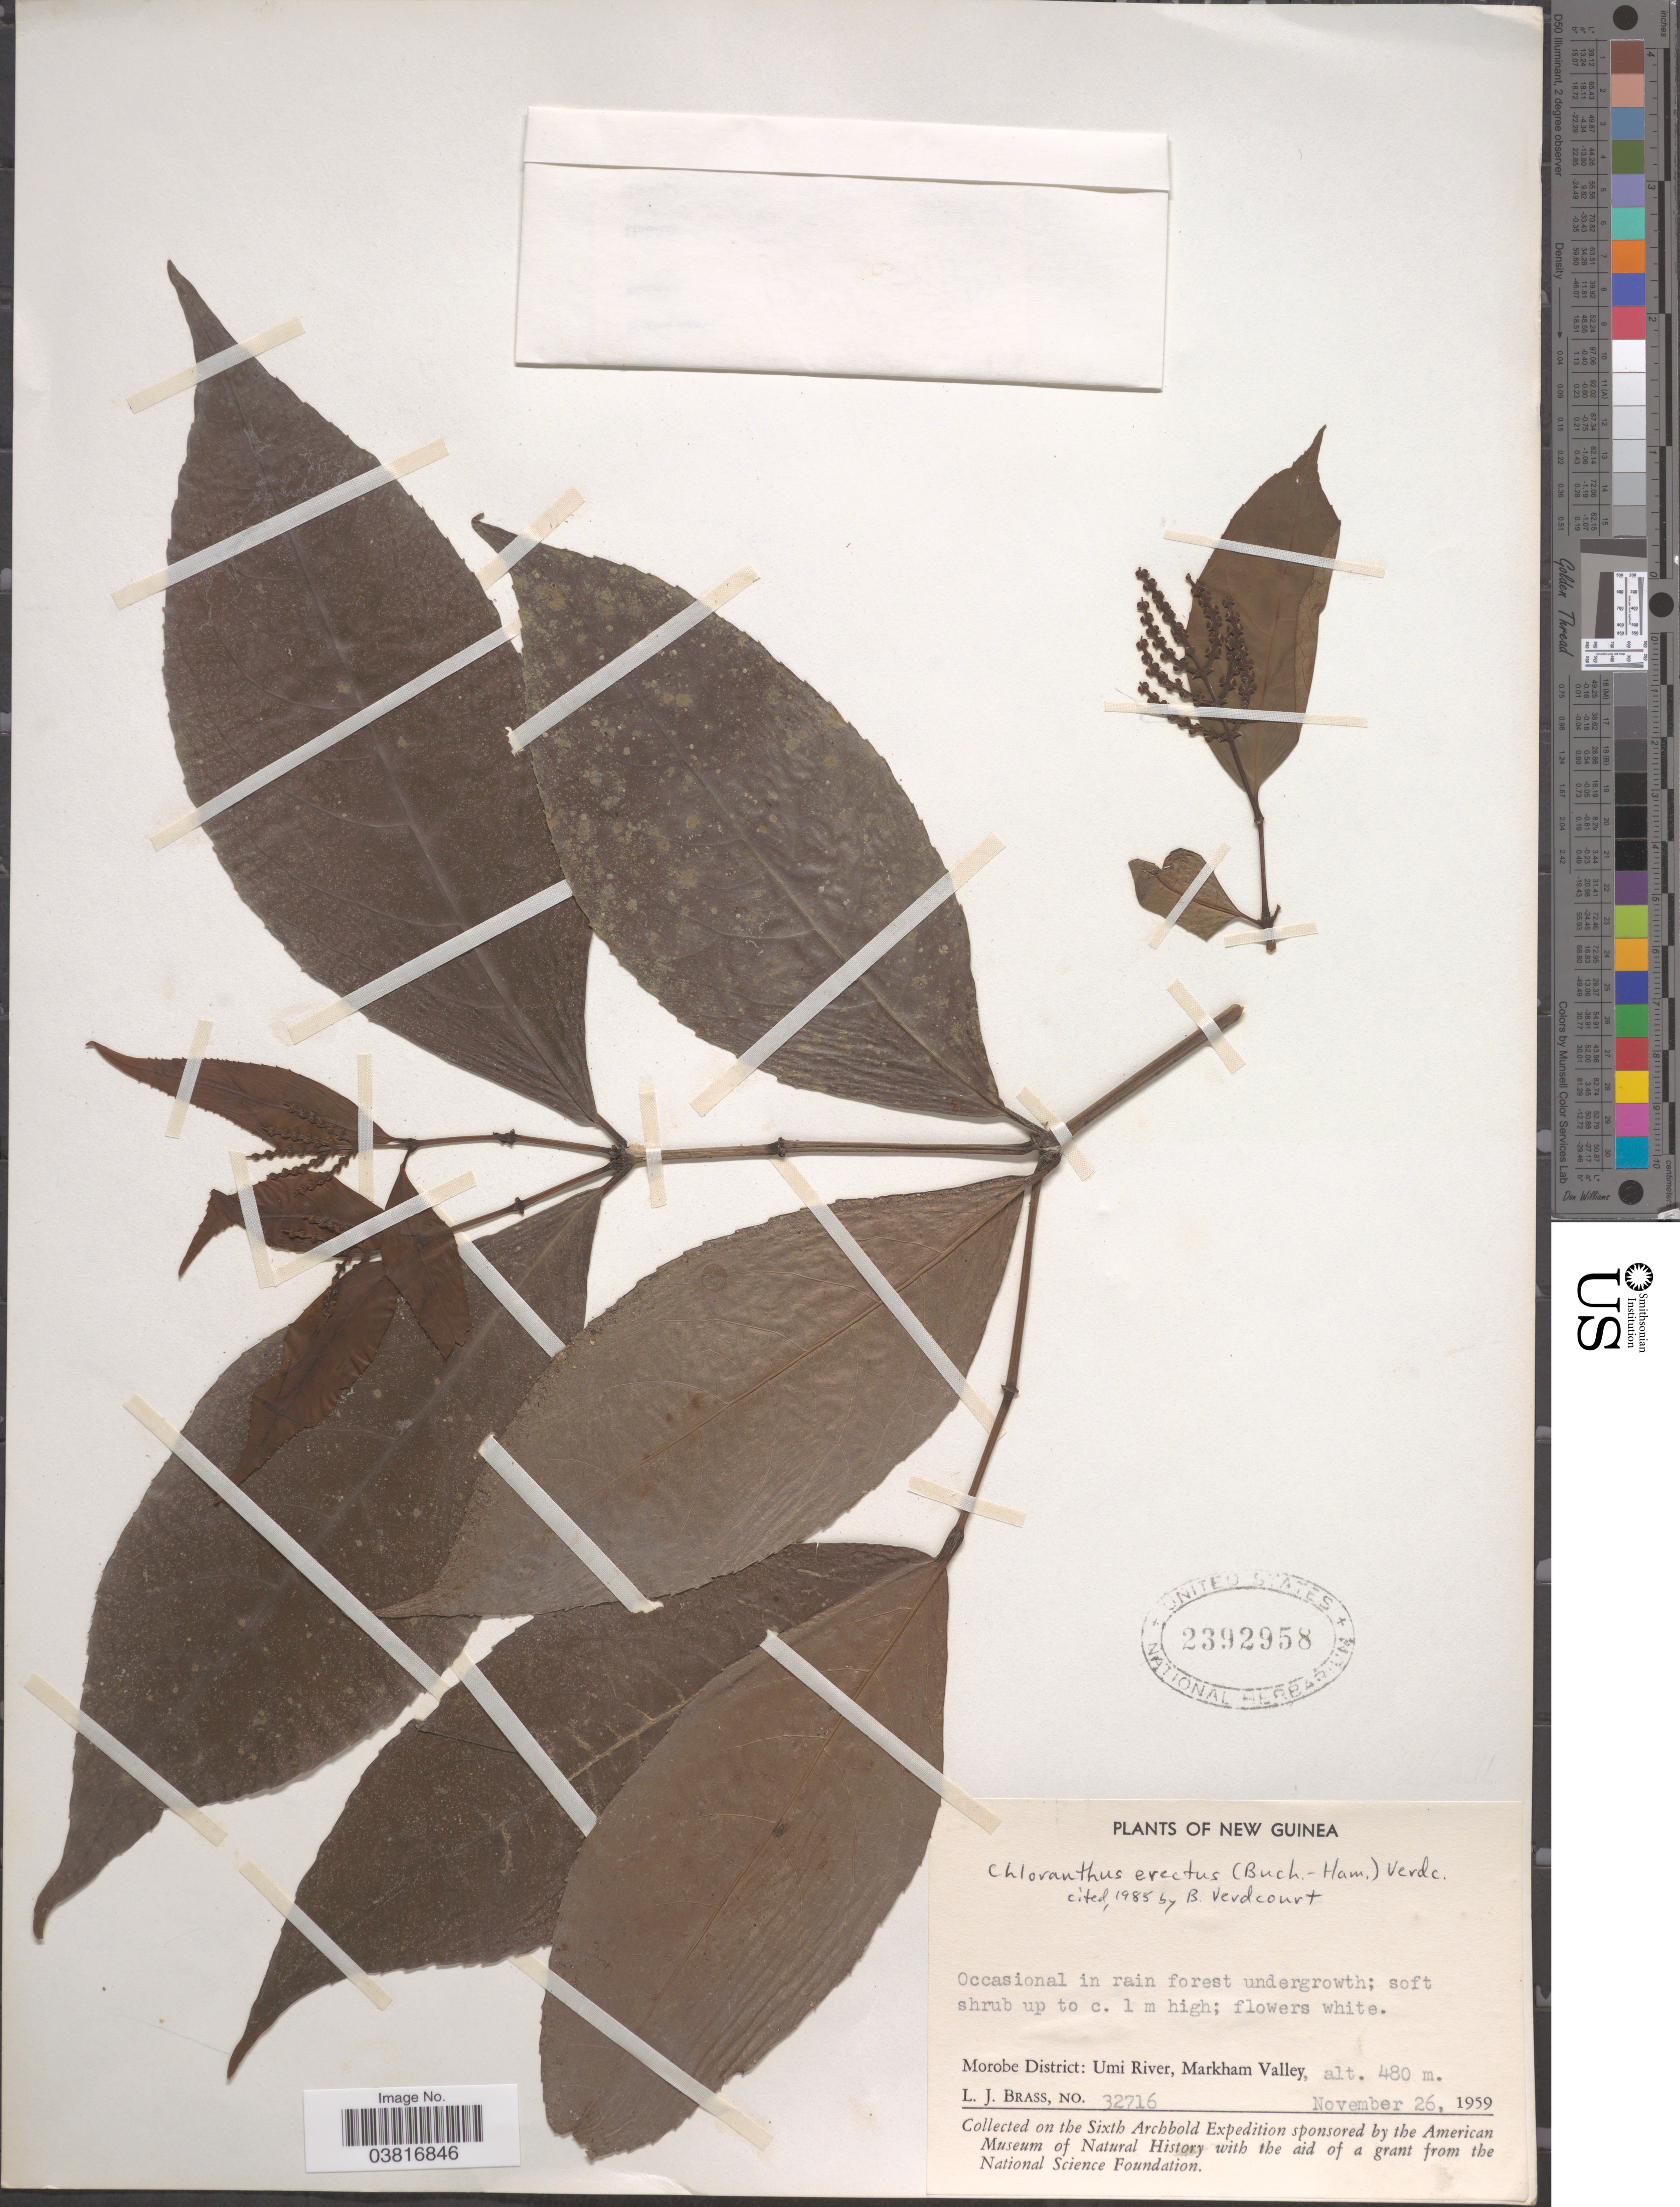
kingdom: Plantae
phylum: Tracheophyta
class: Magnoliopsida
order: Chloranthales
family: Chloranthaceae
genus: Chloranthus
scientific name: Chloranthus erectus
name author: (Buch.-Ham.) Verdc.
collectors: L. J. Brass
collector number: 32716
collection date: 1959-11-26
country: Papua New Guinea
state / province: Morobe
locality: New Guinea. Morobe District: Umi River, Markham Valley.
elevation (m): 480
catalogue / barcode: US 2392958